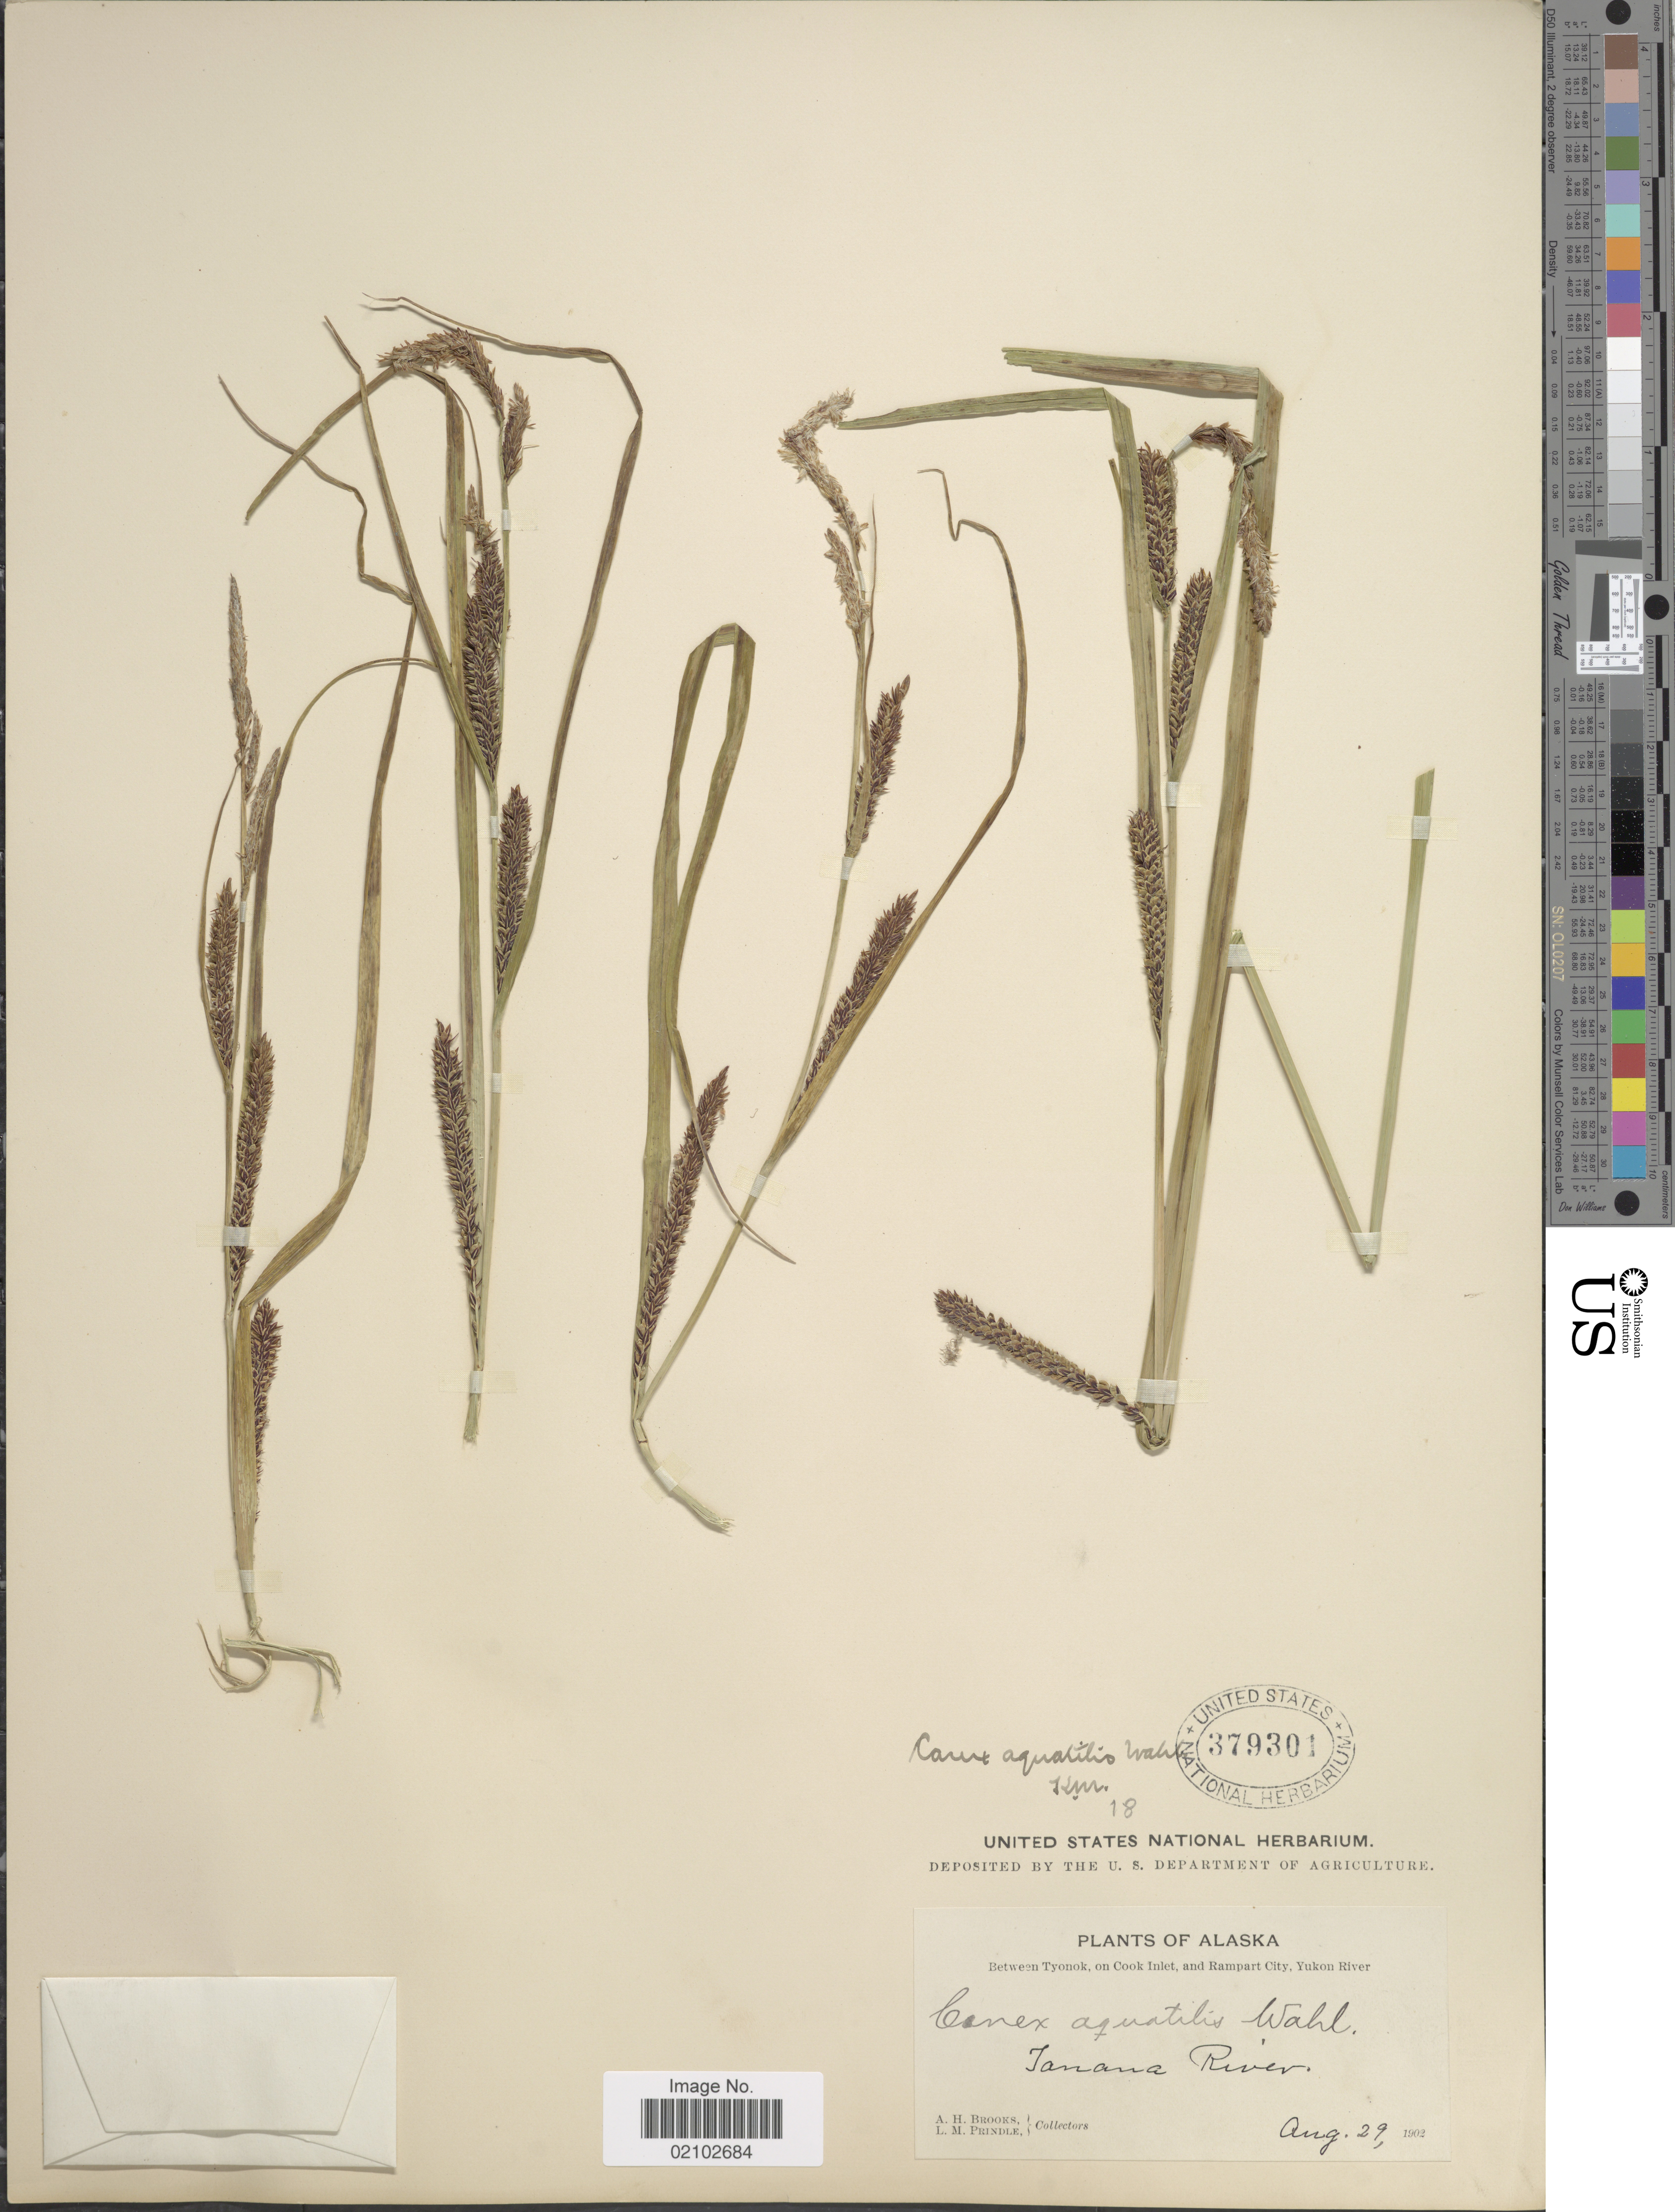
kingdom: Plantae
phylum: Tracheophyta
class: Liliopsida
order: Poales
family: Cyperaceae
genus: Carex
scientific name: Carex aquatilis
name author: Wahlenb.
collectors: A. Brooks & L. Prindle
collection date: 1902-08-29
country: United States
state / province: Alaska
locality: Between Tyonok, on Cook Inlet, and Rampart City, Yukon River, Tanana River.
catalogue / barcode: US 379301